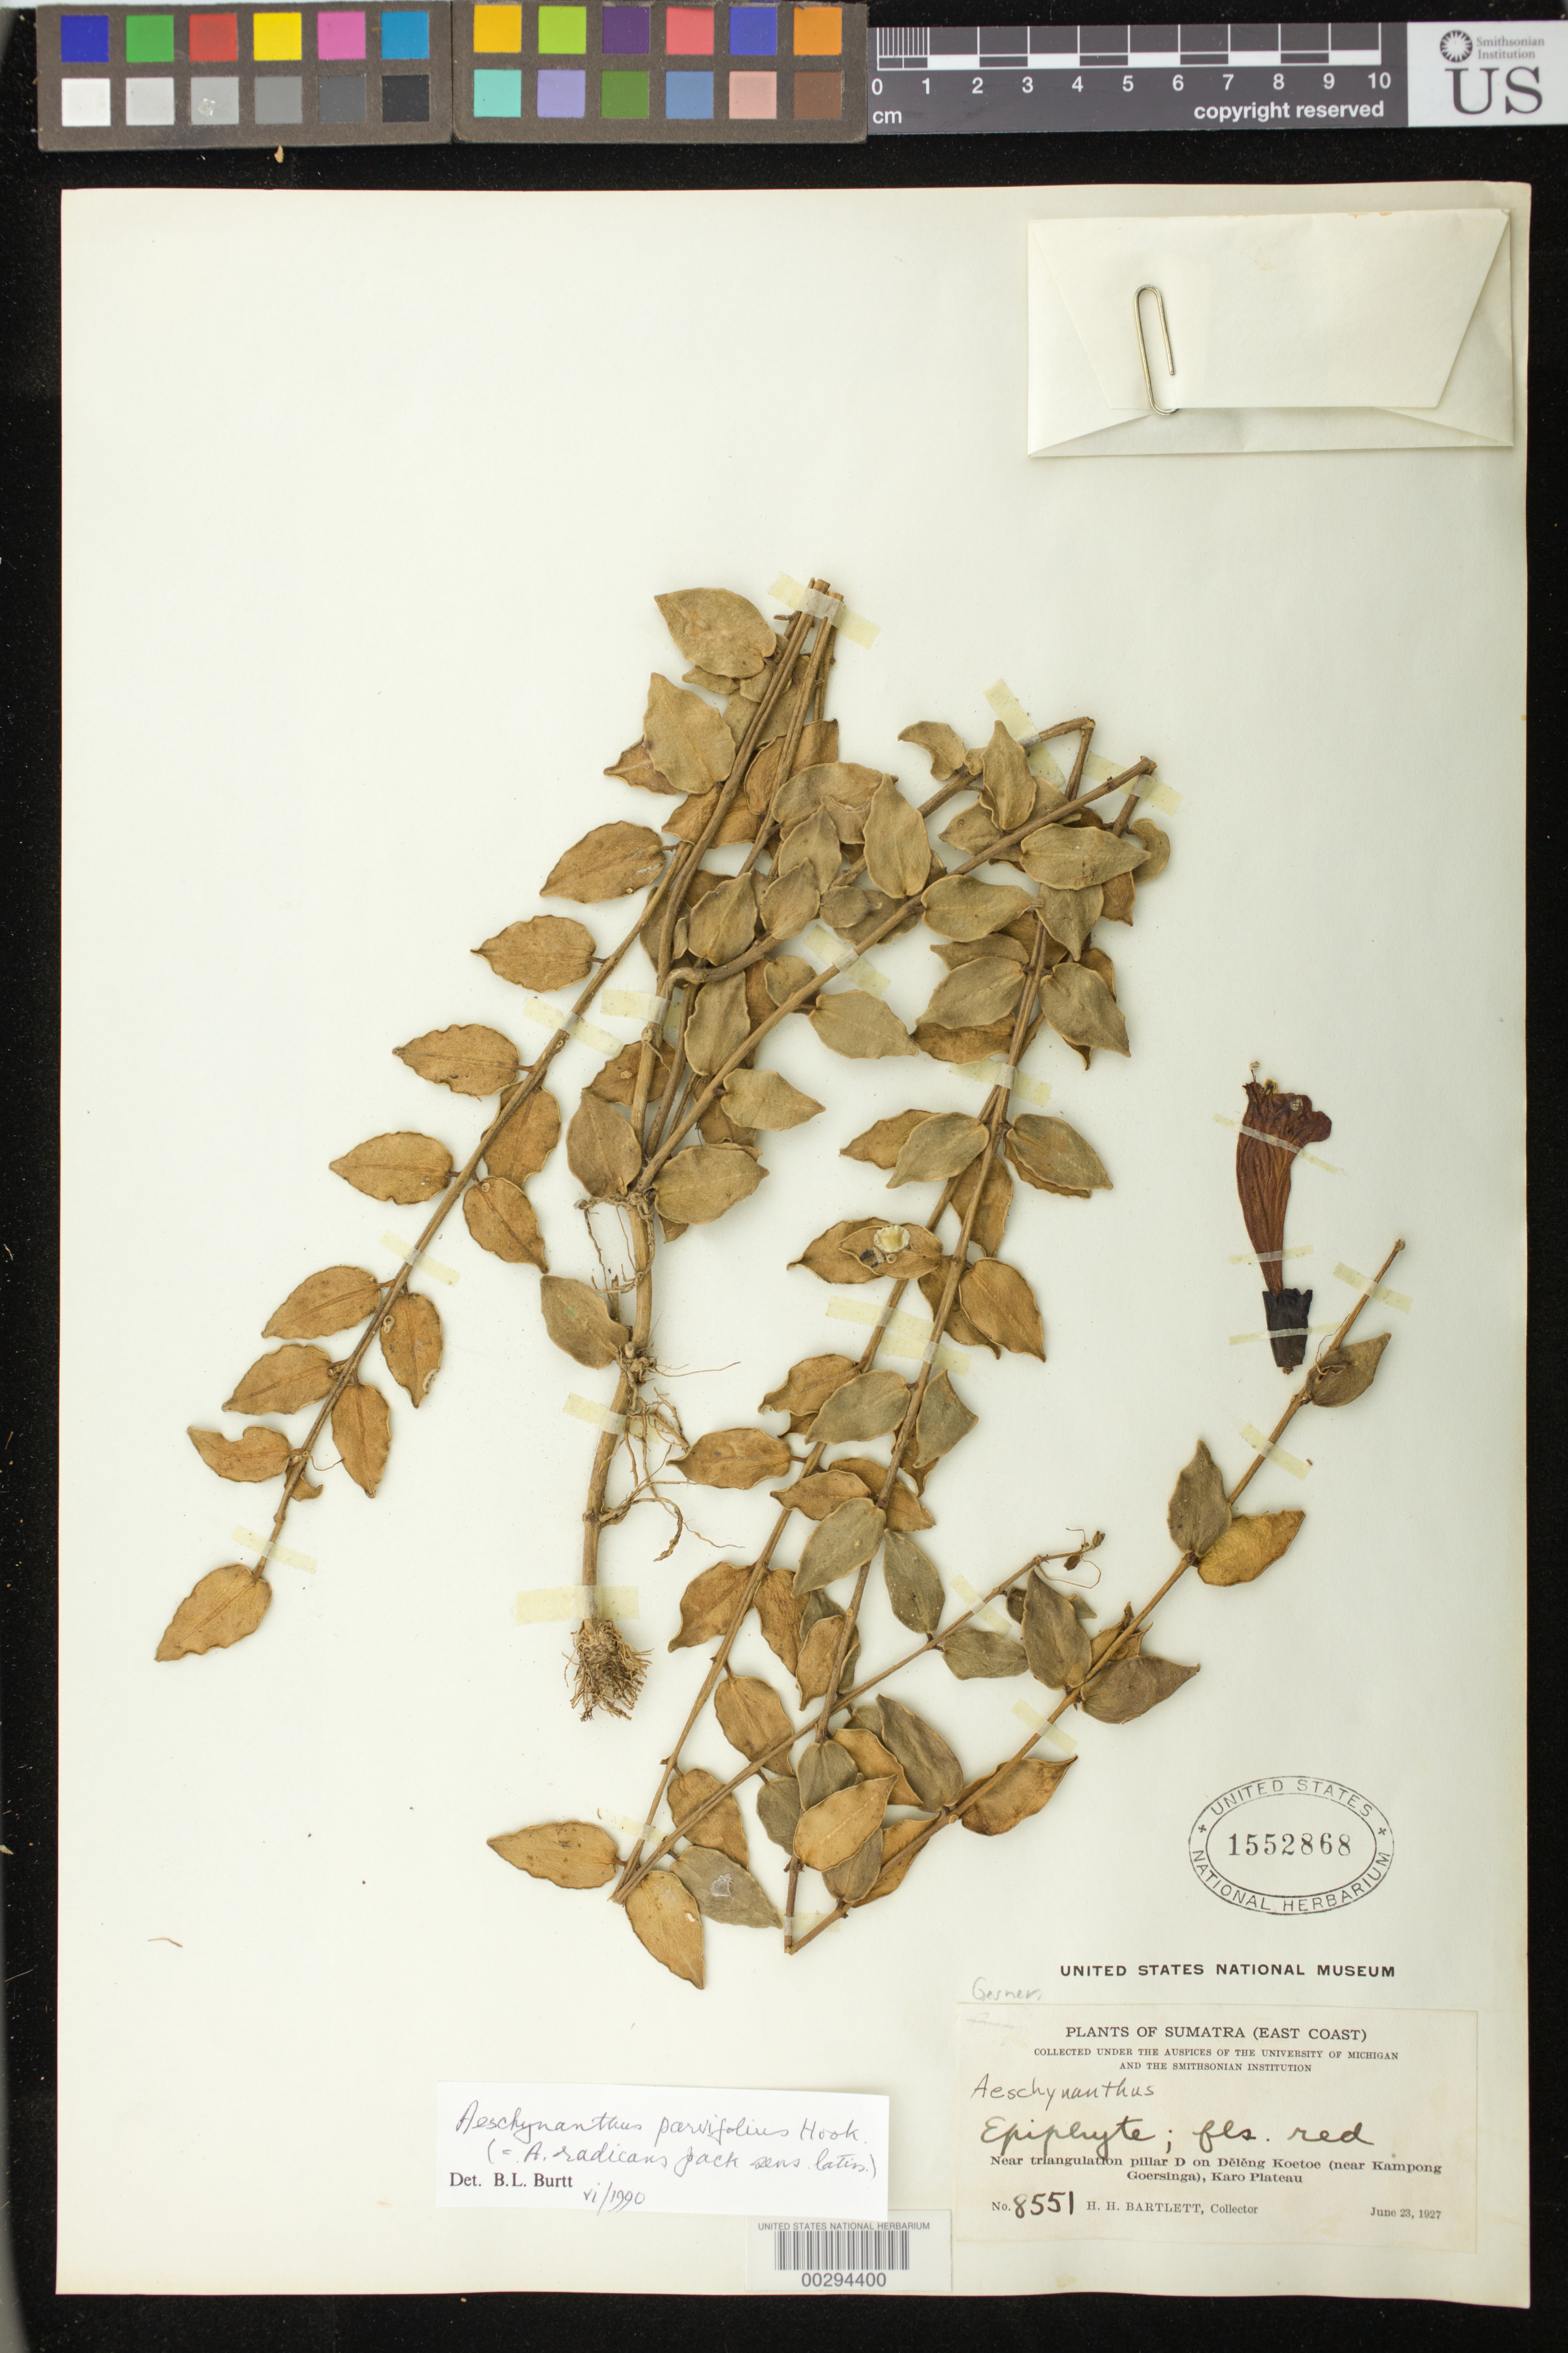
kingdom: Plantae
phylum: Tracheophyta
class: Magnoliopsida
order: Lamiales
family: Gesneriaceae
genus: Aeschynanthus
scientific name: Aeschynanthus parvifolius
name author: R. Br.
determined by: Burtt, B. L.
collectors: H. H. Bartlett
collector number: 8551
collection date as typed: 23 Jun 1927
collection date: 1927-06-23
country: Indonesia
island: Sumatra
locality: (east coast) near triangulation pillar d on deleng koetoe (near kampong goersinga), karo plateau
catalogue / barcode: US 1552868